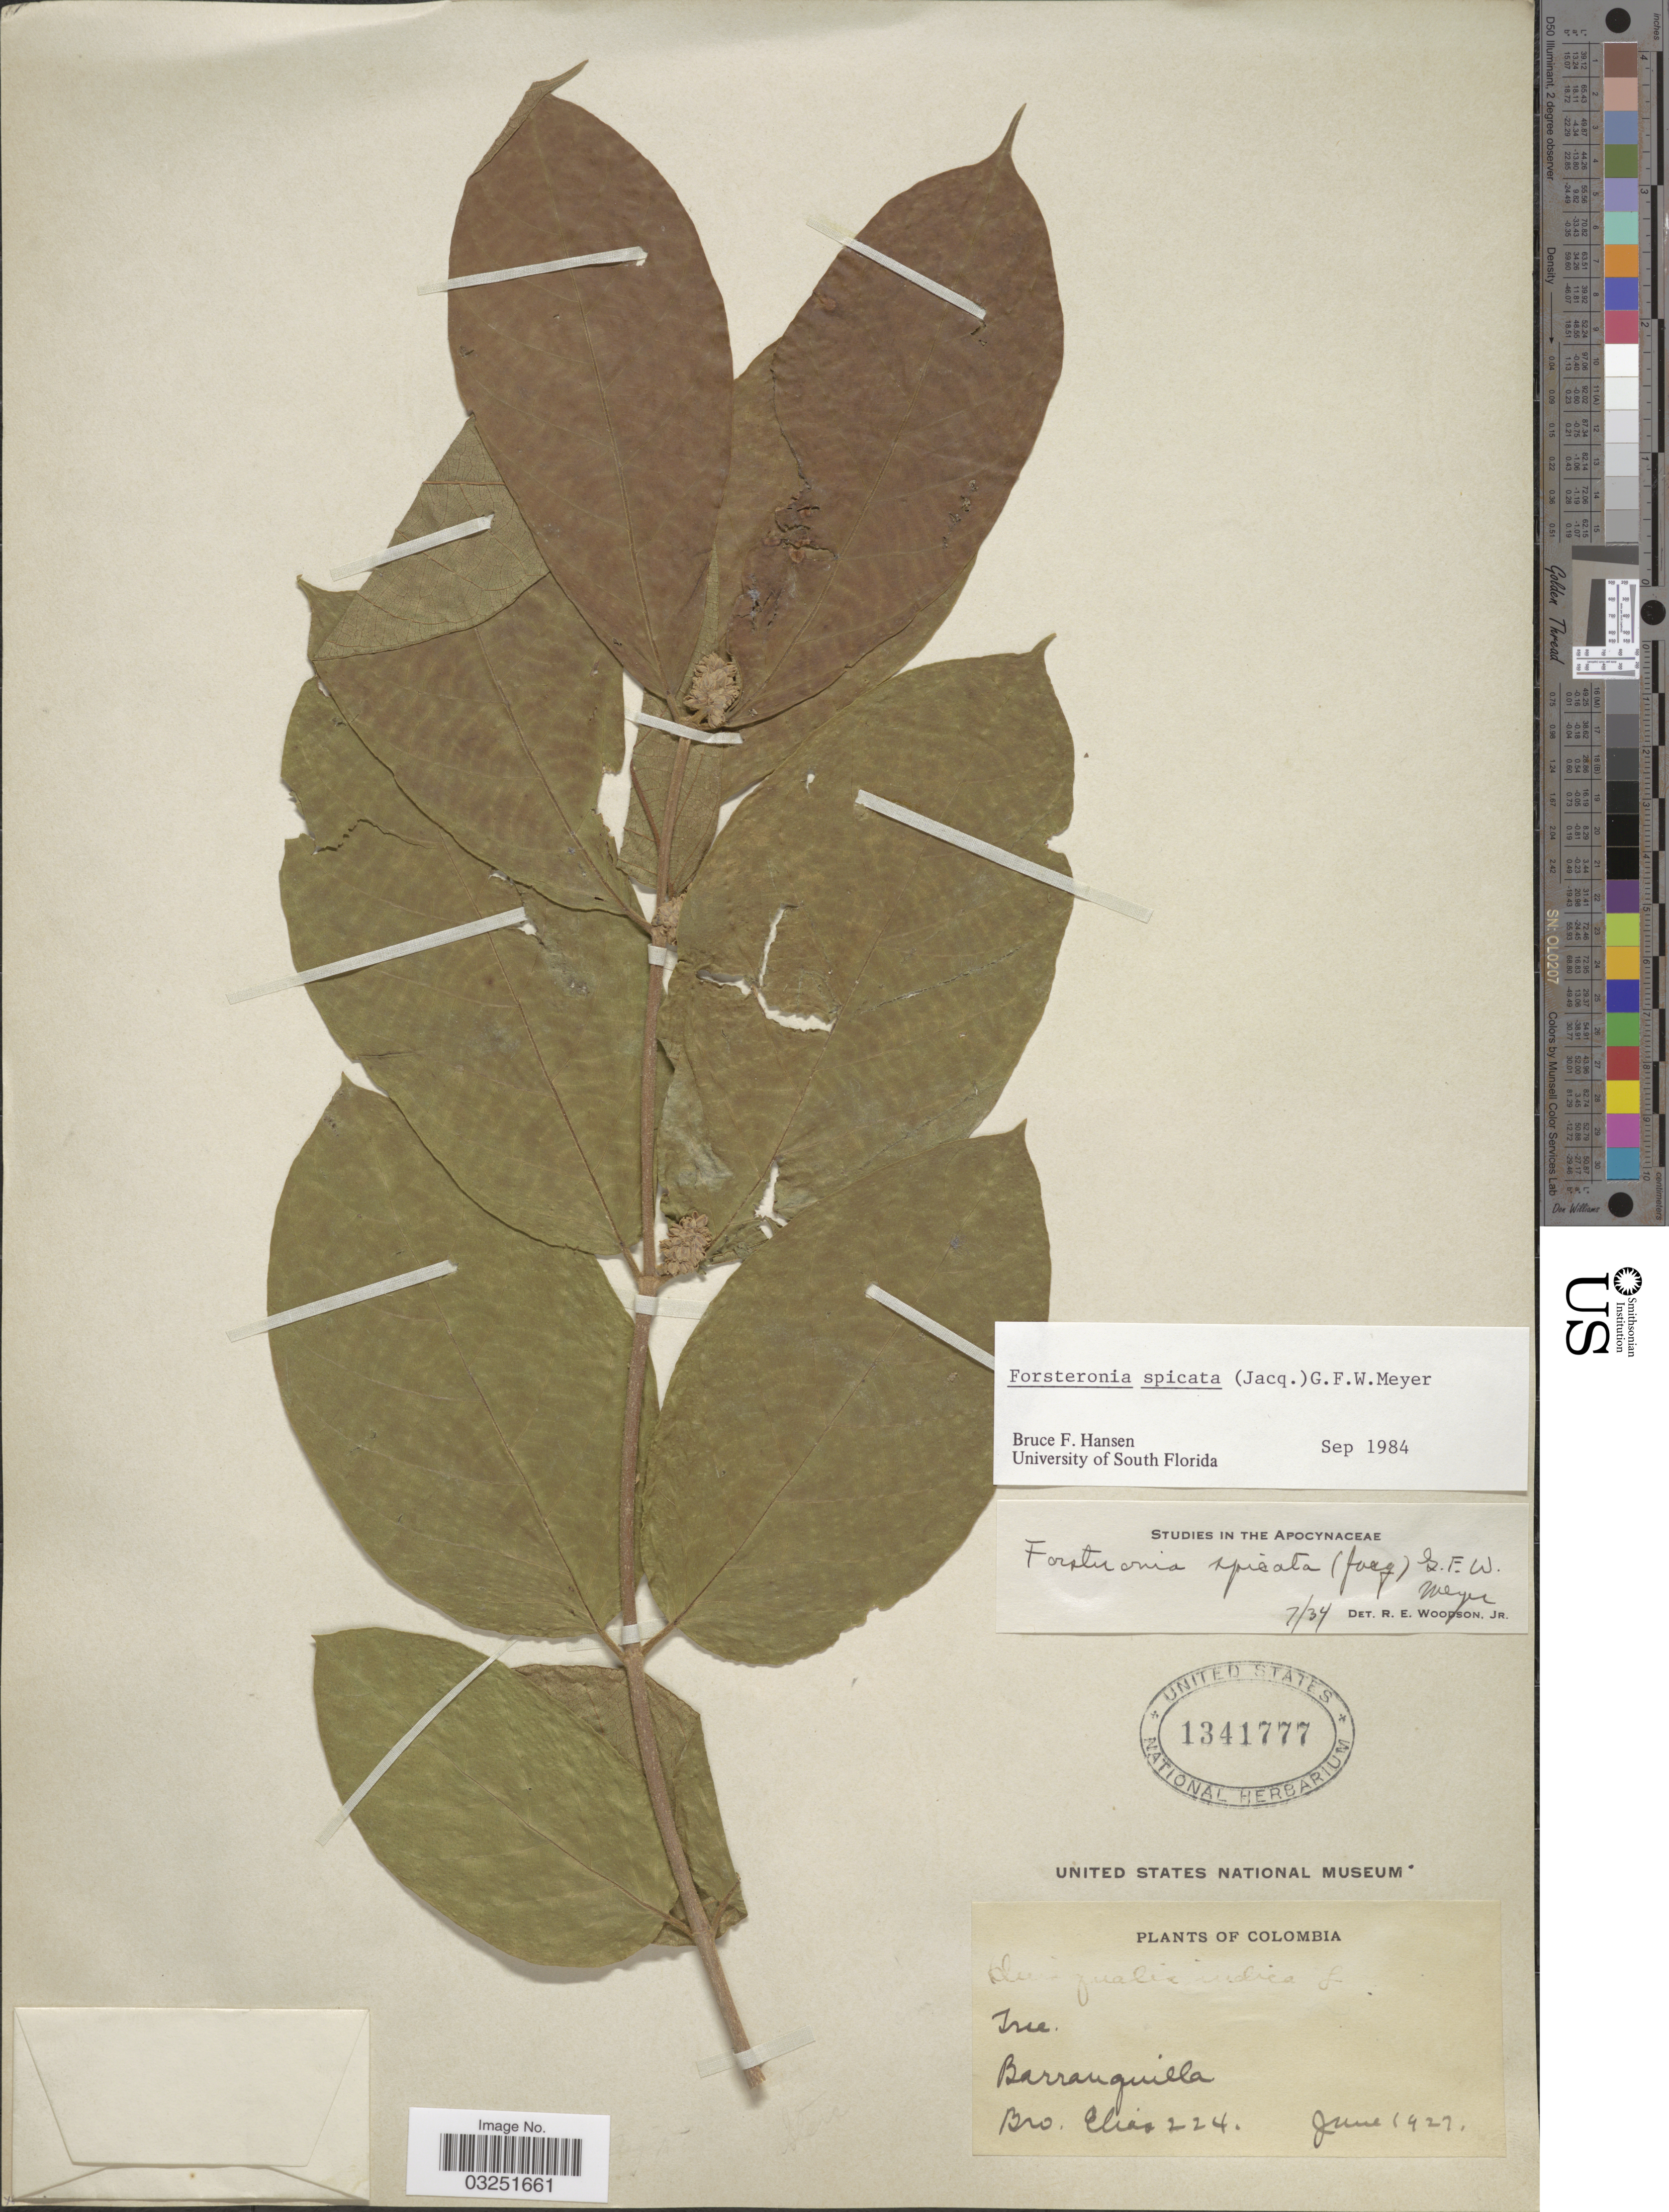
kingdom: Plantae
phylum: Tracheophyta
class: Magnoliopsida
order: Gentianales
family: Apocynaceae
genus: Forsteronia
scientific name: Forsteronia spicata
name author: (Jacq.) G. Mey.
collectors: Bro. Elias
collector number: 224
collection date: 1927-06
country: Colombia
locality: Barranquilla.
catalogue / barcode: US 1341777